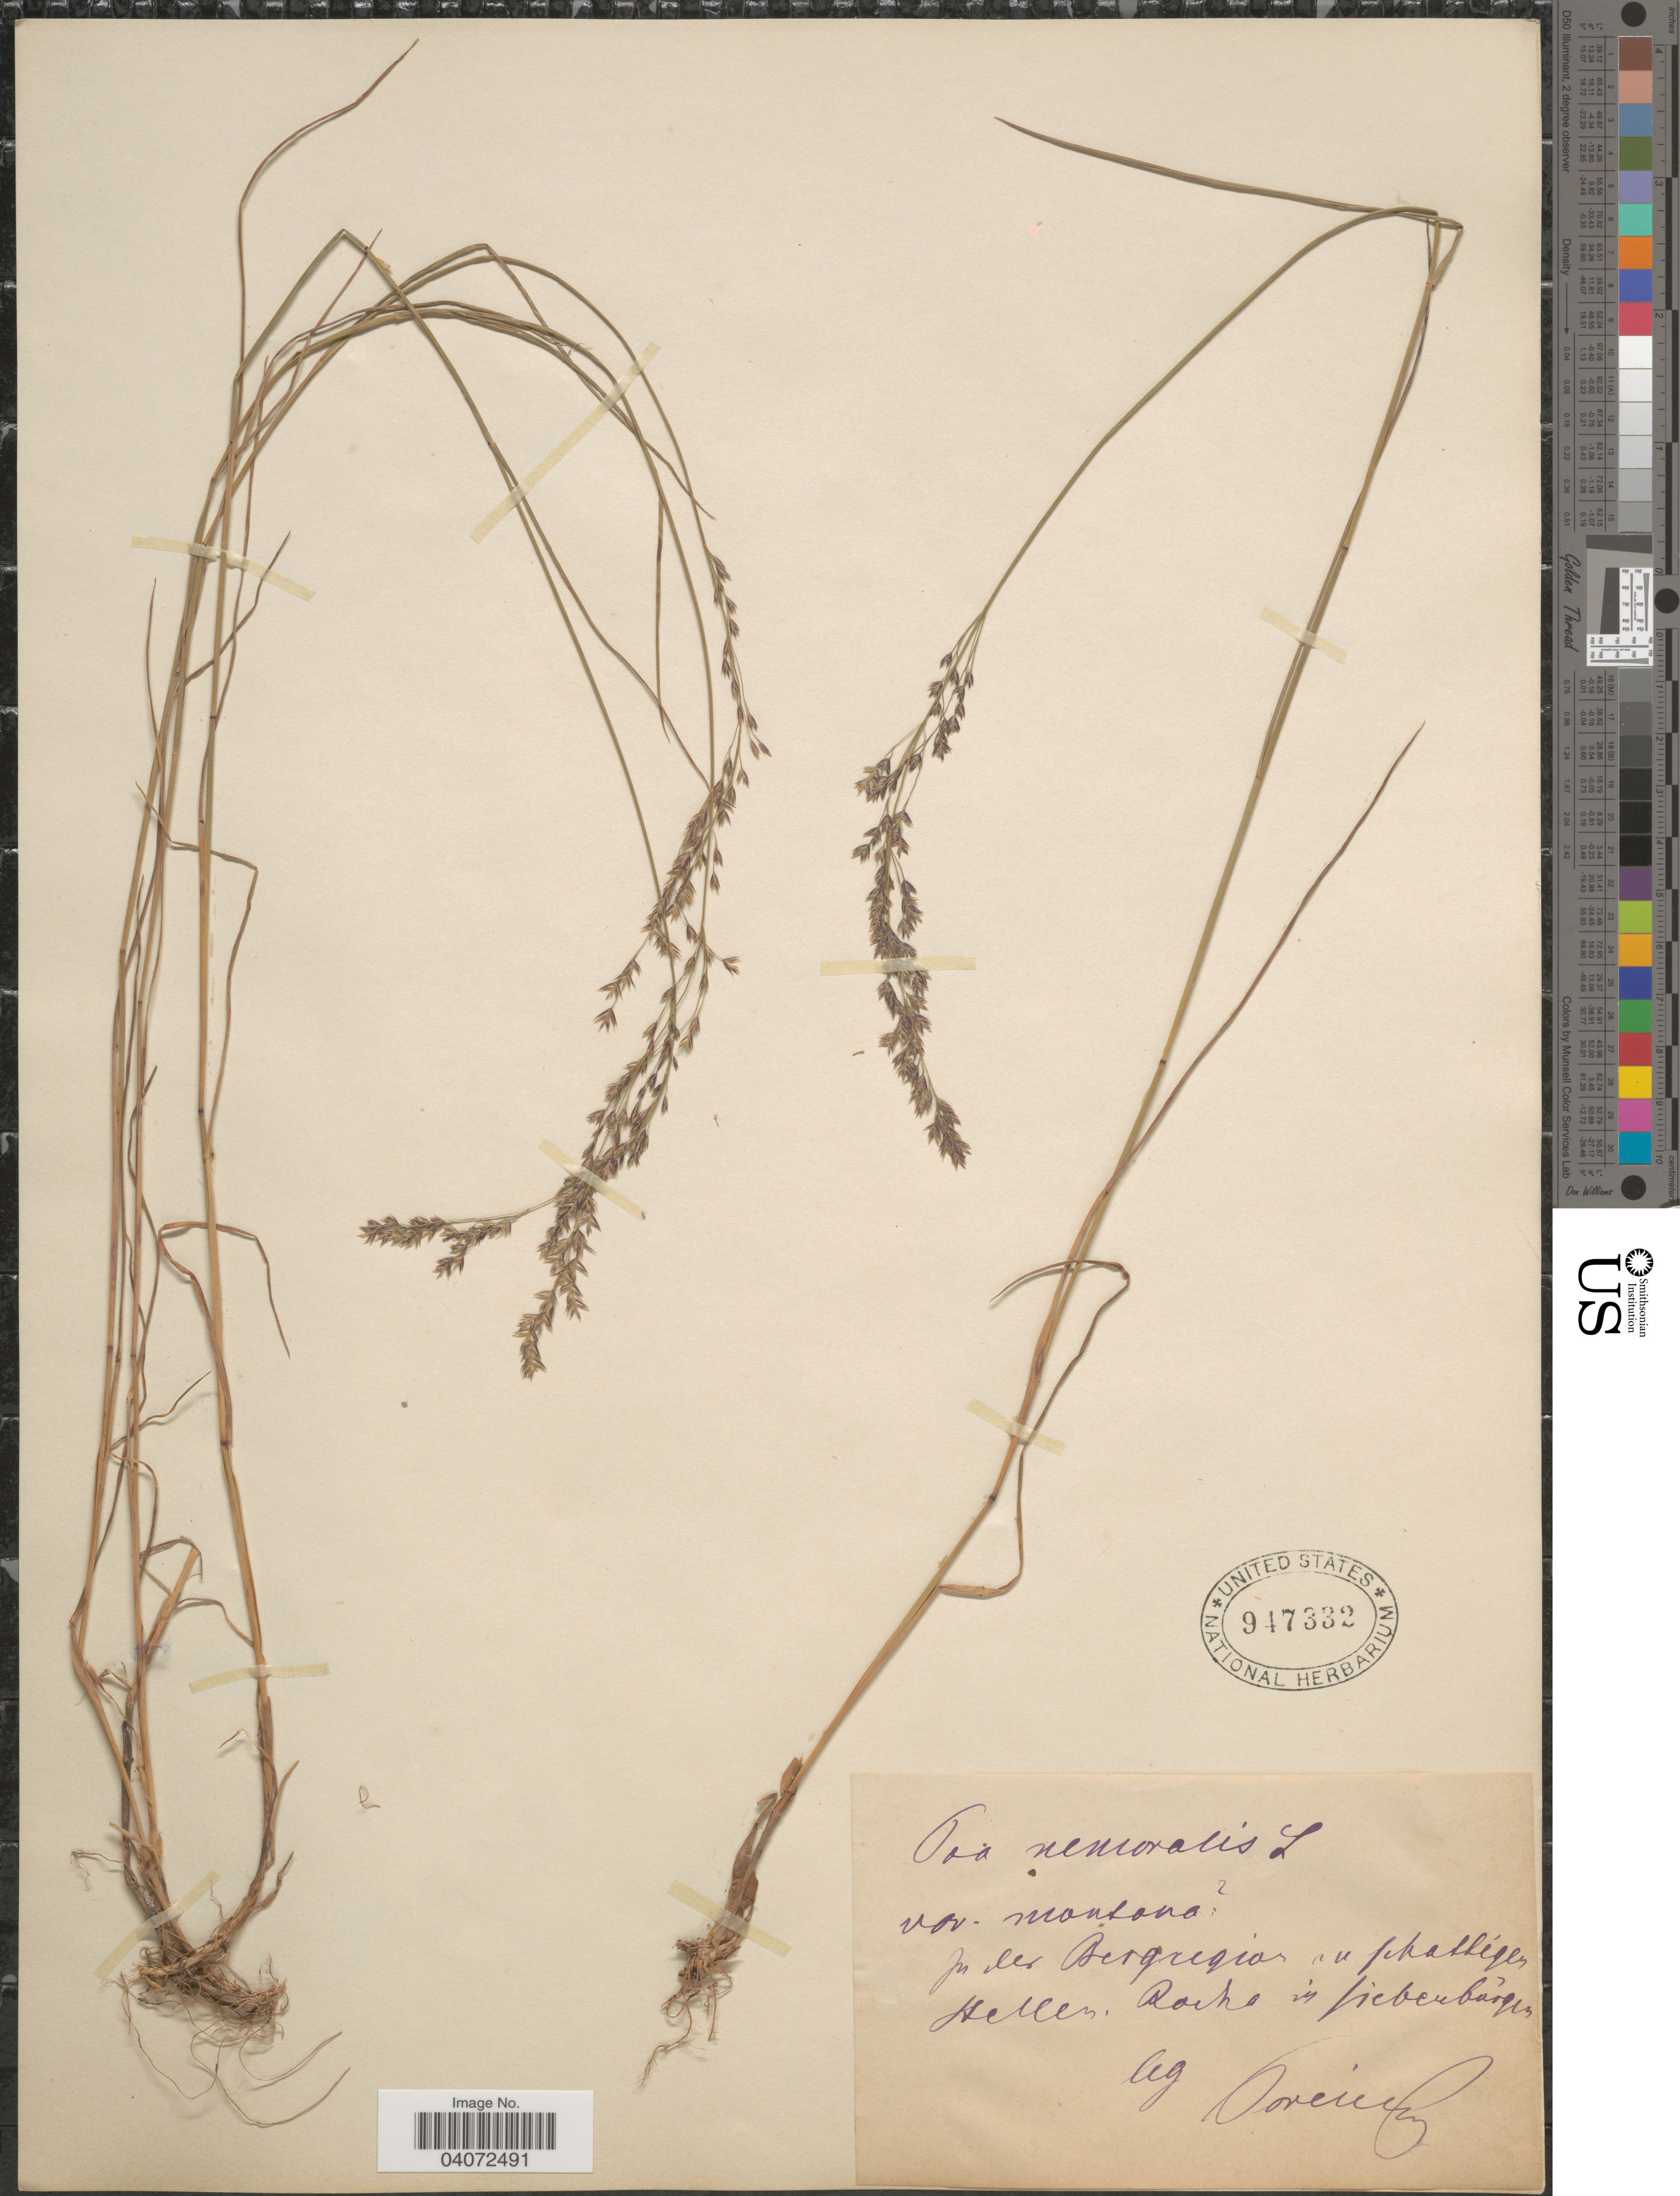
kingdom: Plantae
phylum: Tracheophyta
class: Liliopsida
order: Poales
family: Poaceae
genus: Poa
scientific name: Poa nemoralis var. montana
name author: Gaudin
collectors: Ooveinz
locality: In der Bergregion an schattigen Hellen. Rocha in fieberburgen.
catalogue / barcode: US 947332